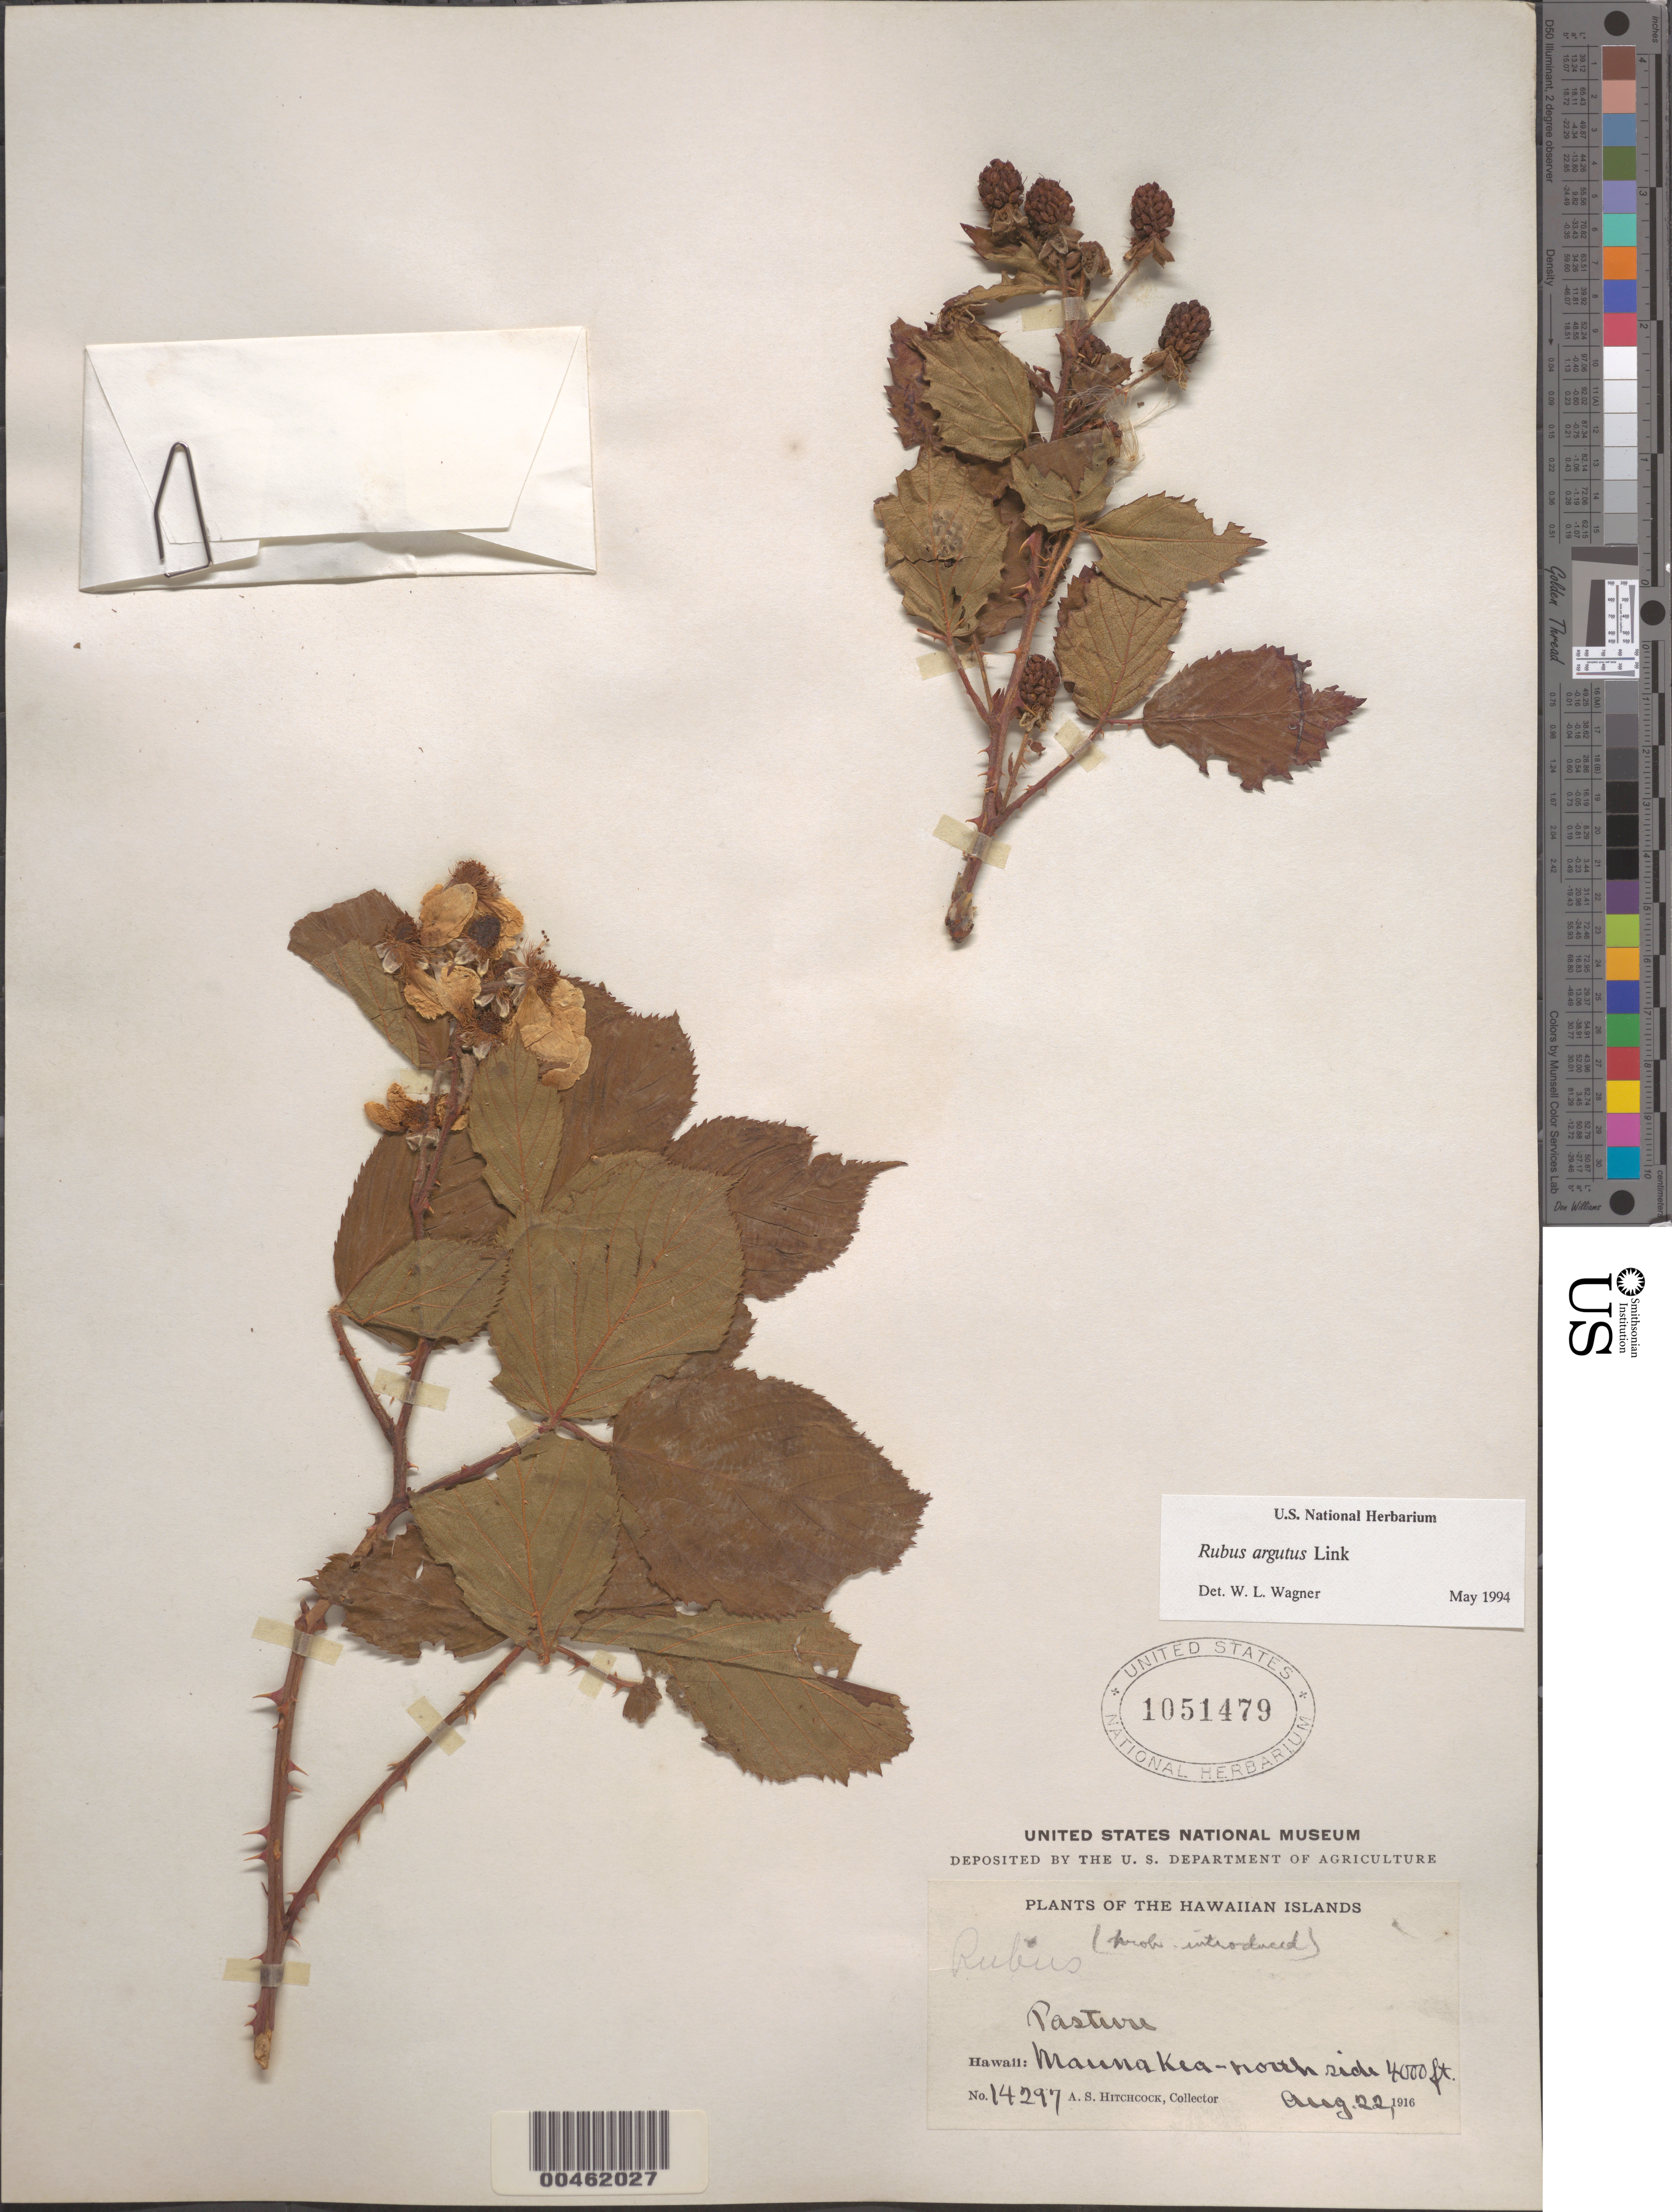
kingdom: Plantae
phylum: Tracheophyta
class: Magnoliopsida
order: Rosales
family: Rosaceae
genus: Rubus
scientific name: Rubus argutus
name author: Link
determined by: Wagner, W. L., (BOT), Smithsonian Institution - National Museum of Natural History (UNITED STATES)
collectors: A. S. Hitchcock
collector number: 14297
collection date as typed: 22 Aug 1916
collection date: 1916-08-22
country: United States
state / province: Hawaii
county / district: Hawaii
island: Hawaii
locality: Mauna Kea, N side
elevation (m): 1219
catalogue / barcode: US 1051479